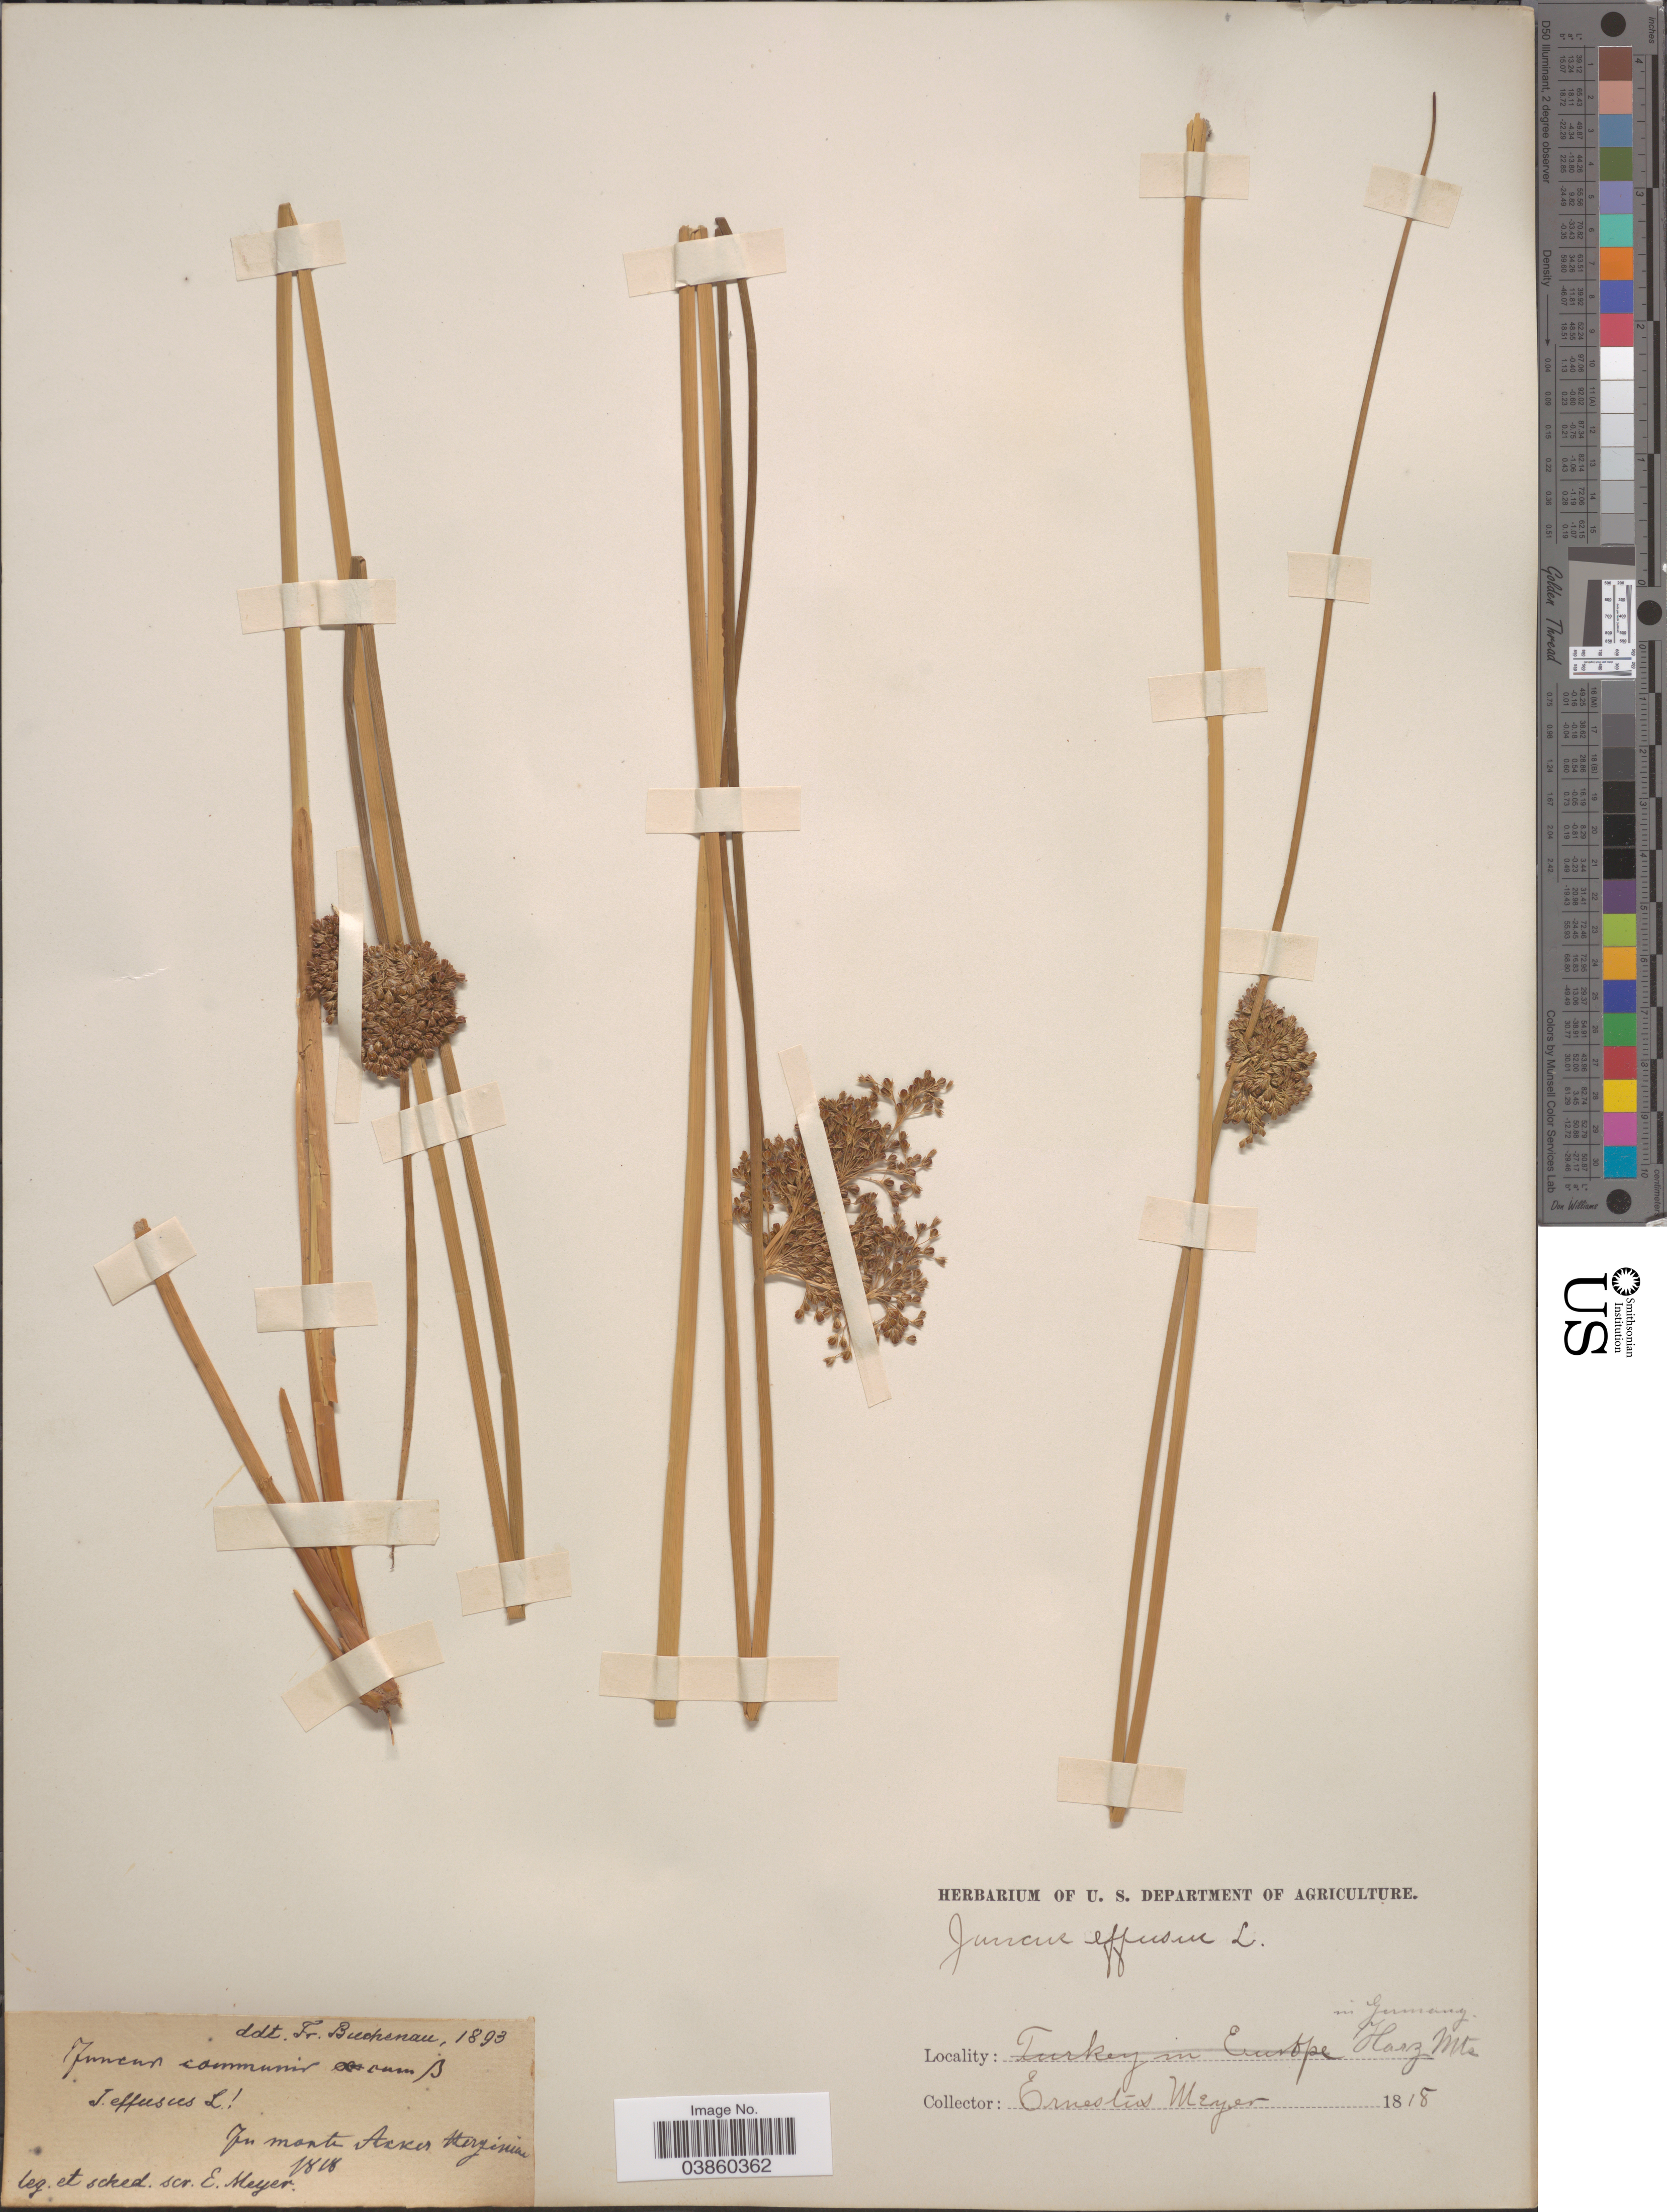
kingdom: Plantae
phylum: Tracheophyta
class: Liliopsida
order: Poales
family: Juncaceae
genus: Juncus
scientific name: Juncus effusus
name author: L.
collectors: E. Meyer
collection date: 1818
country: Germany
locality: In monte Acres [interpreted] Herginis [interpreted]. Harz Mts.